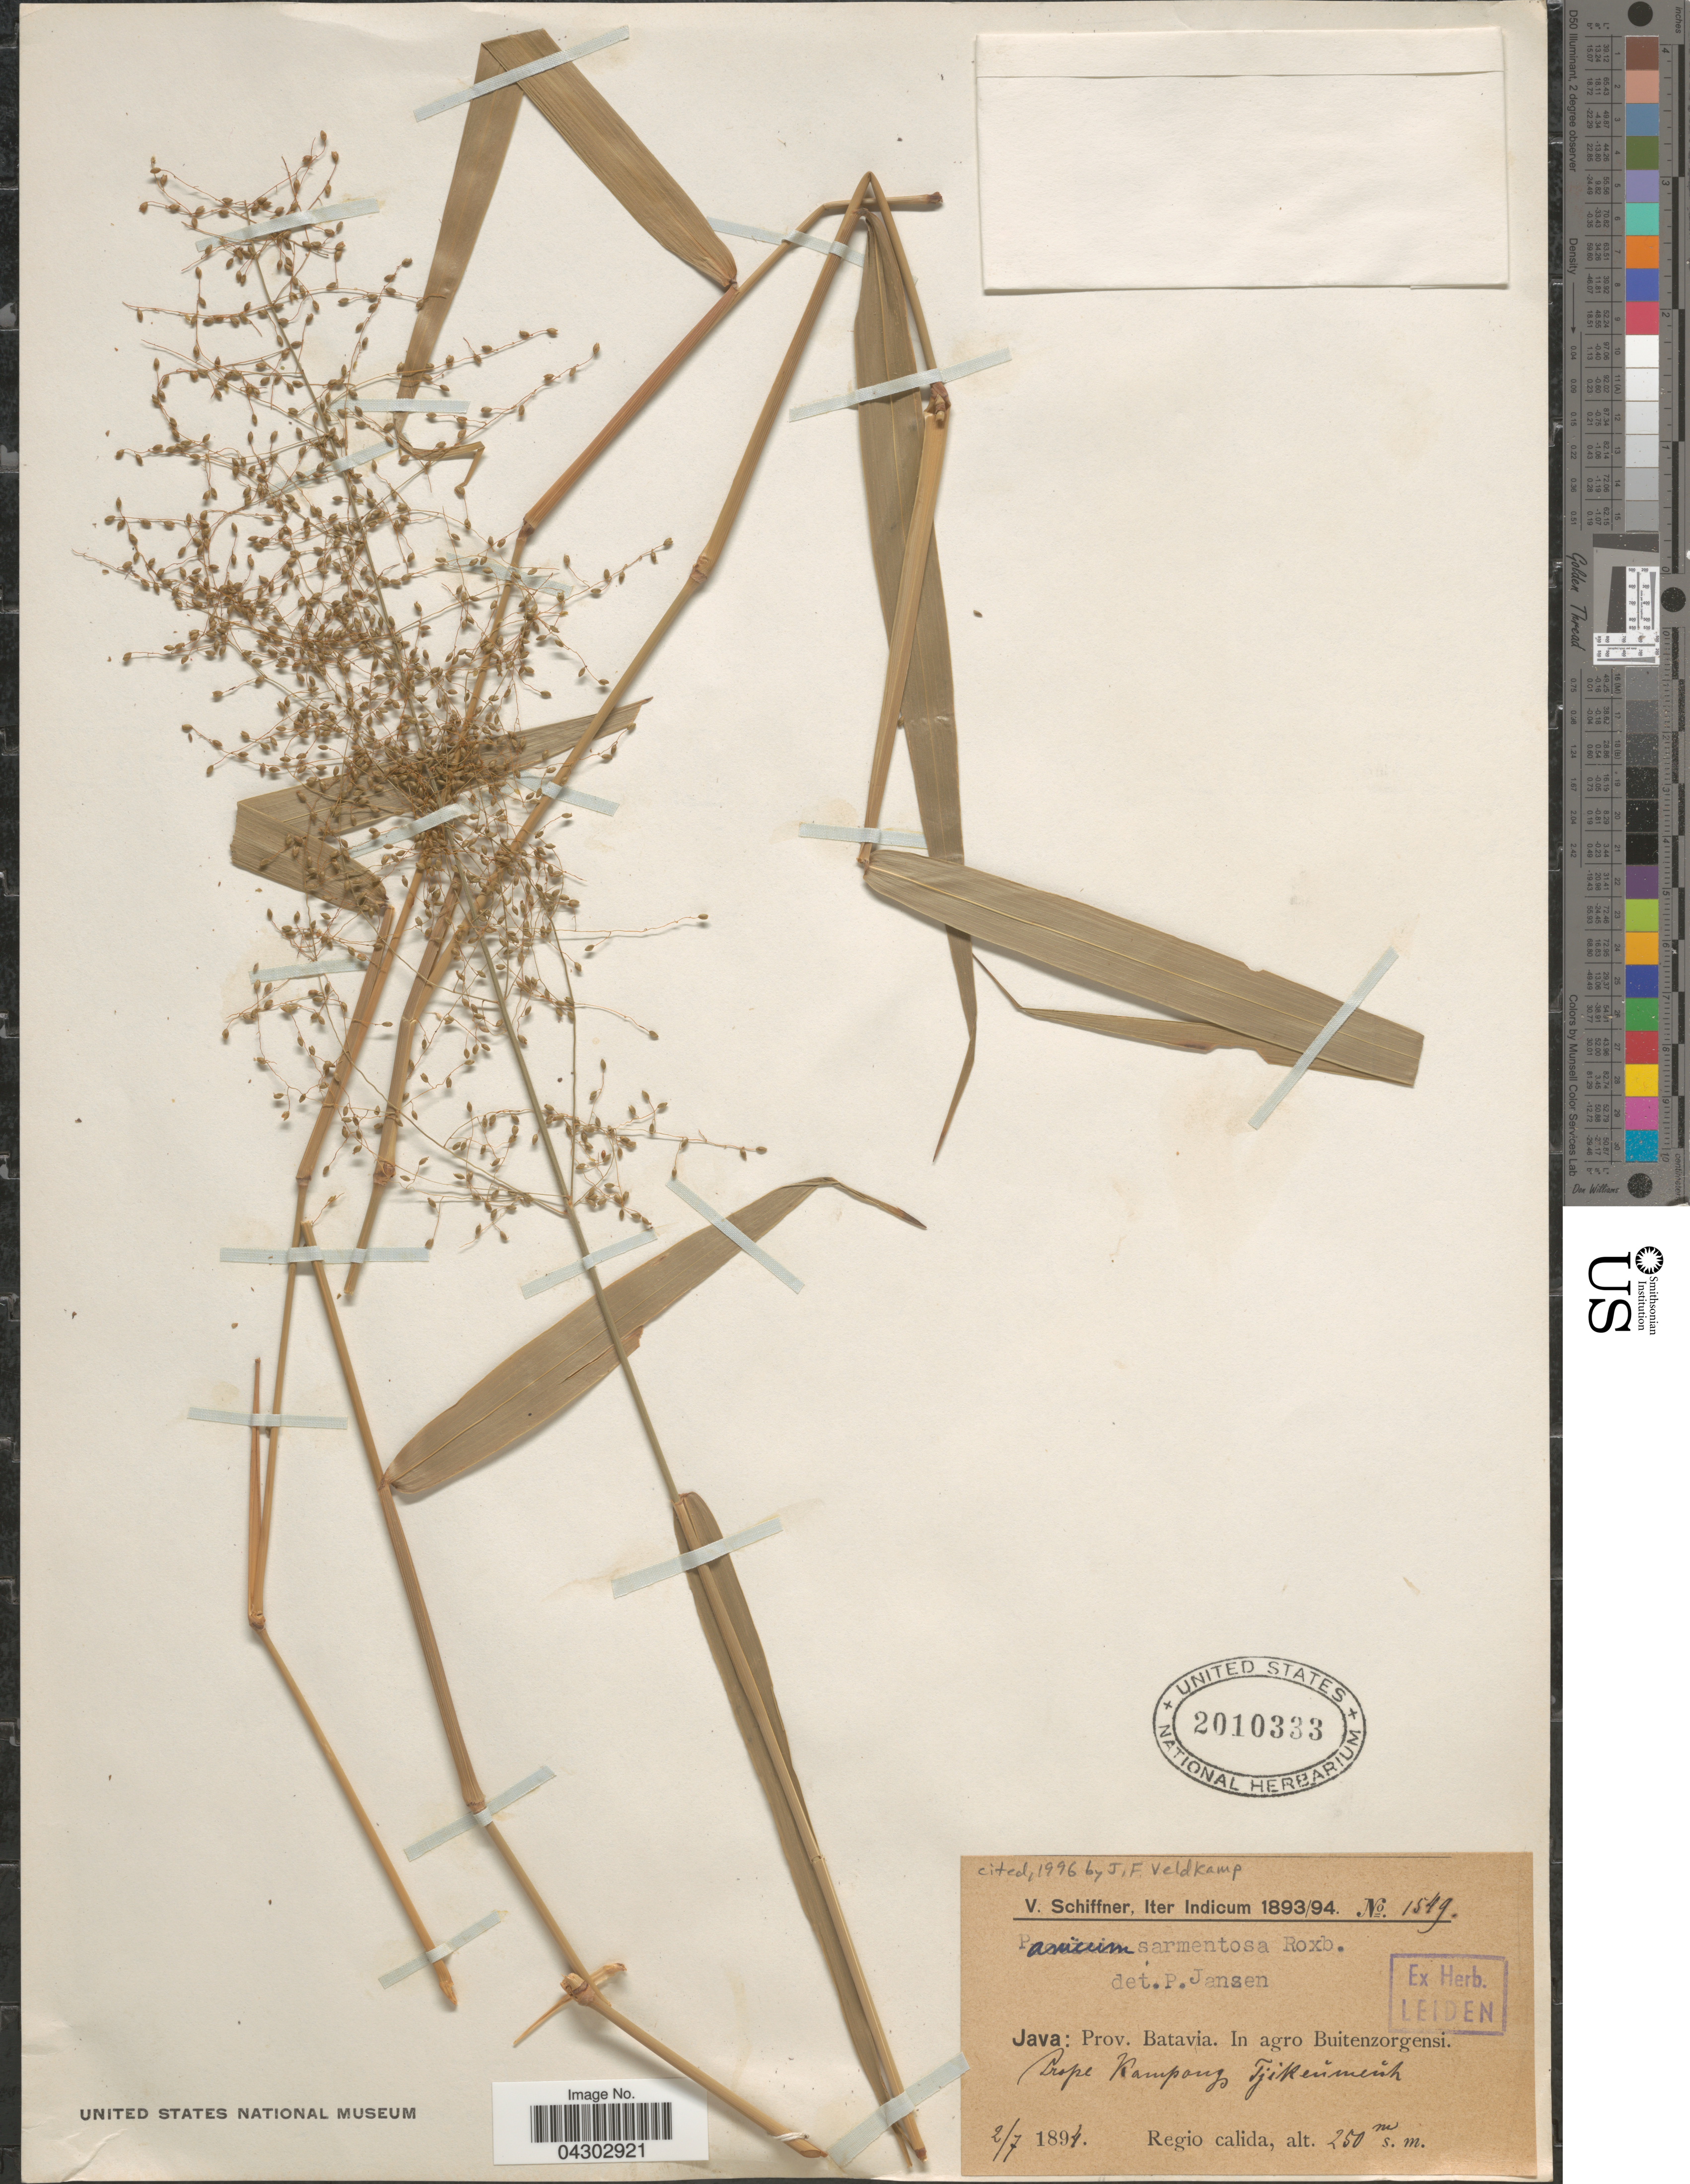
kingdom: Plantae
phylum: Tracheophyta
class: Liliopsida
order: Poales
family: Poaceae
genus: Panicum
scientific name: Panicum sarmentosum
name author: Roxb.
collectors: V. Schiffner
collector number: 1549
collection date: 1894-07-02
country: Indonesia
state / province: Java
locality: Iter Indicum, 1893/94. Prov. Batavia. In agro Buitenzorgensi. Prope Kampong Tjikeňmeňh. [interpreted]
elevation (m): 250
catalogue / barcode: US 2010333